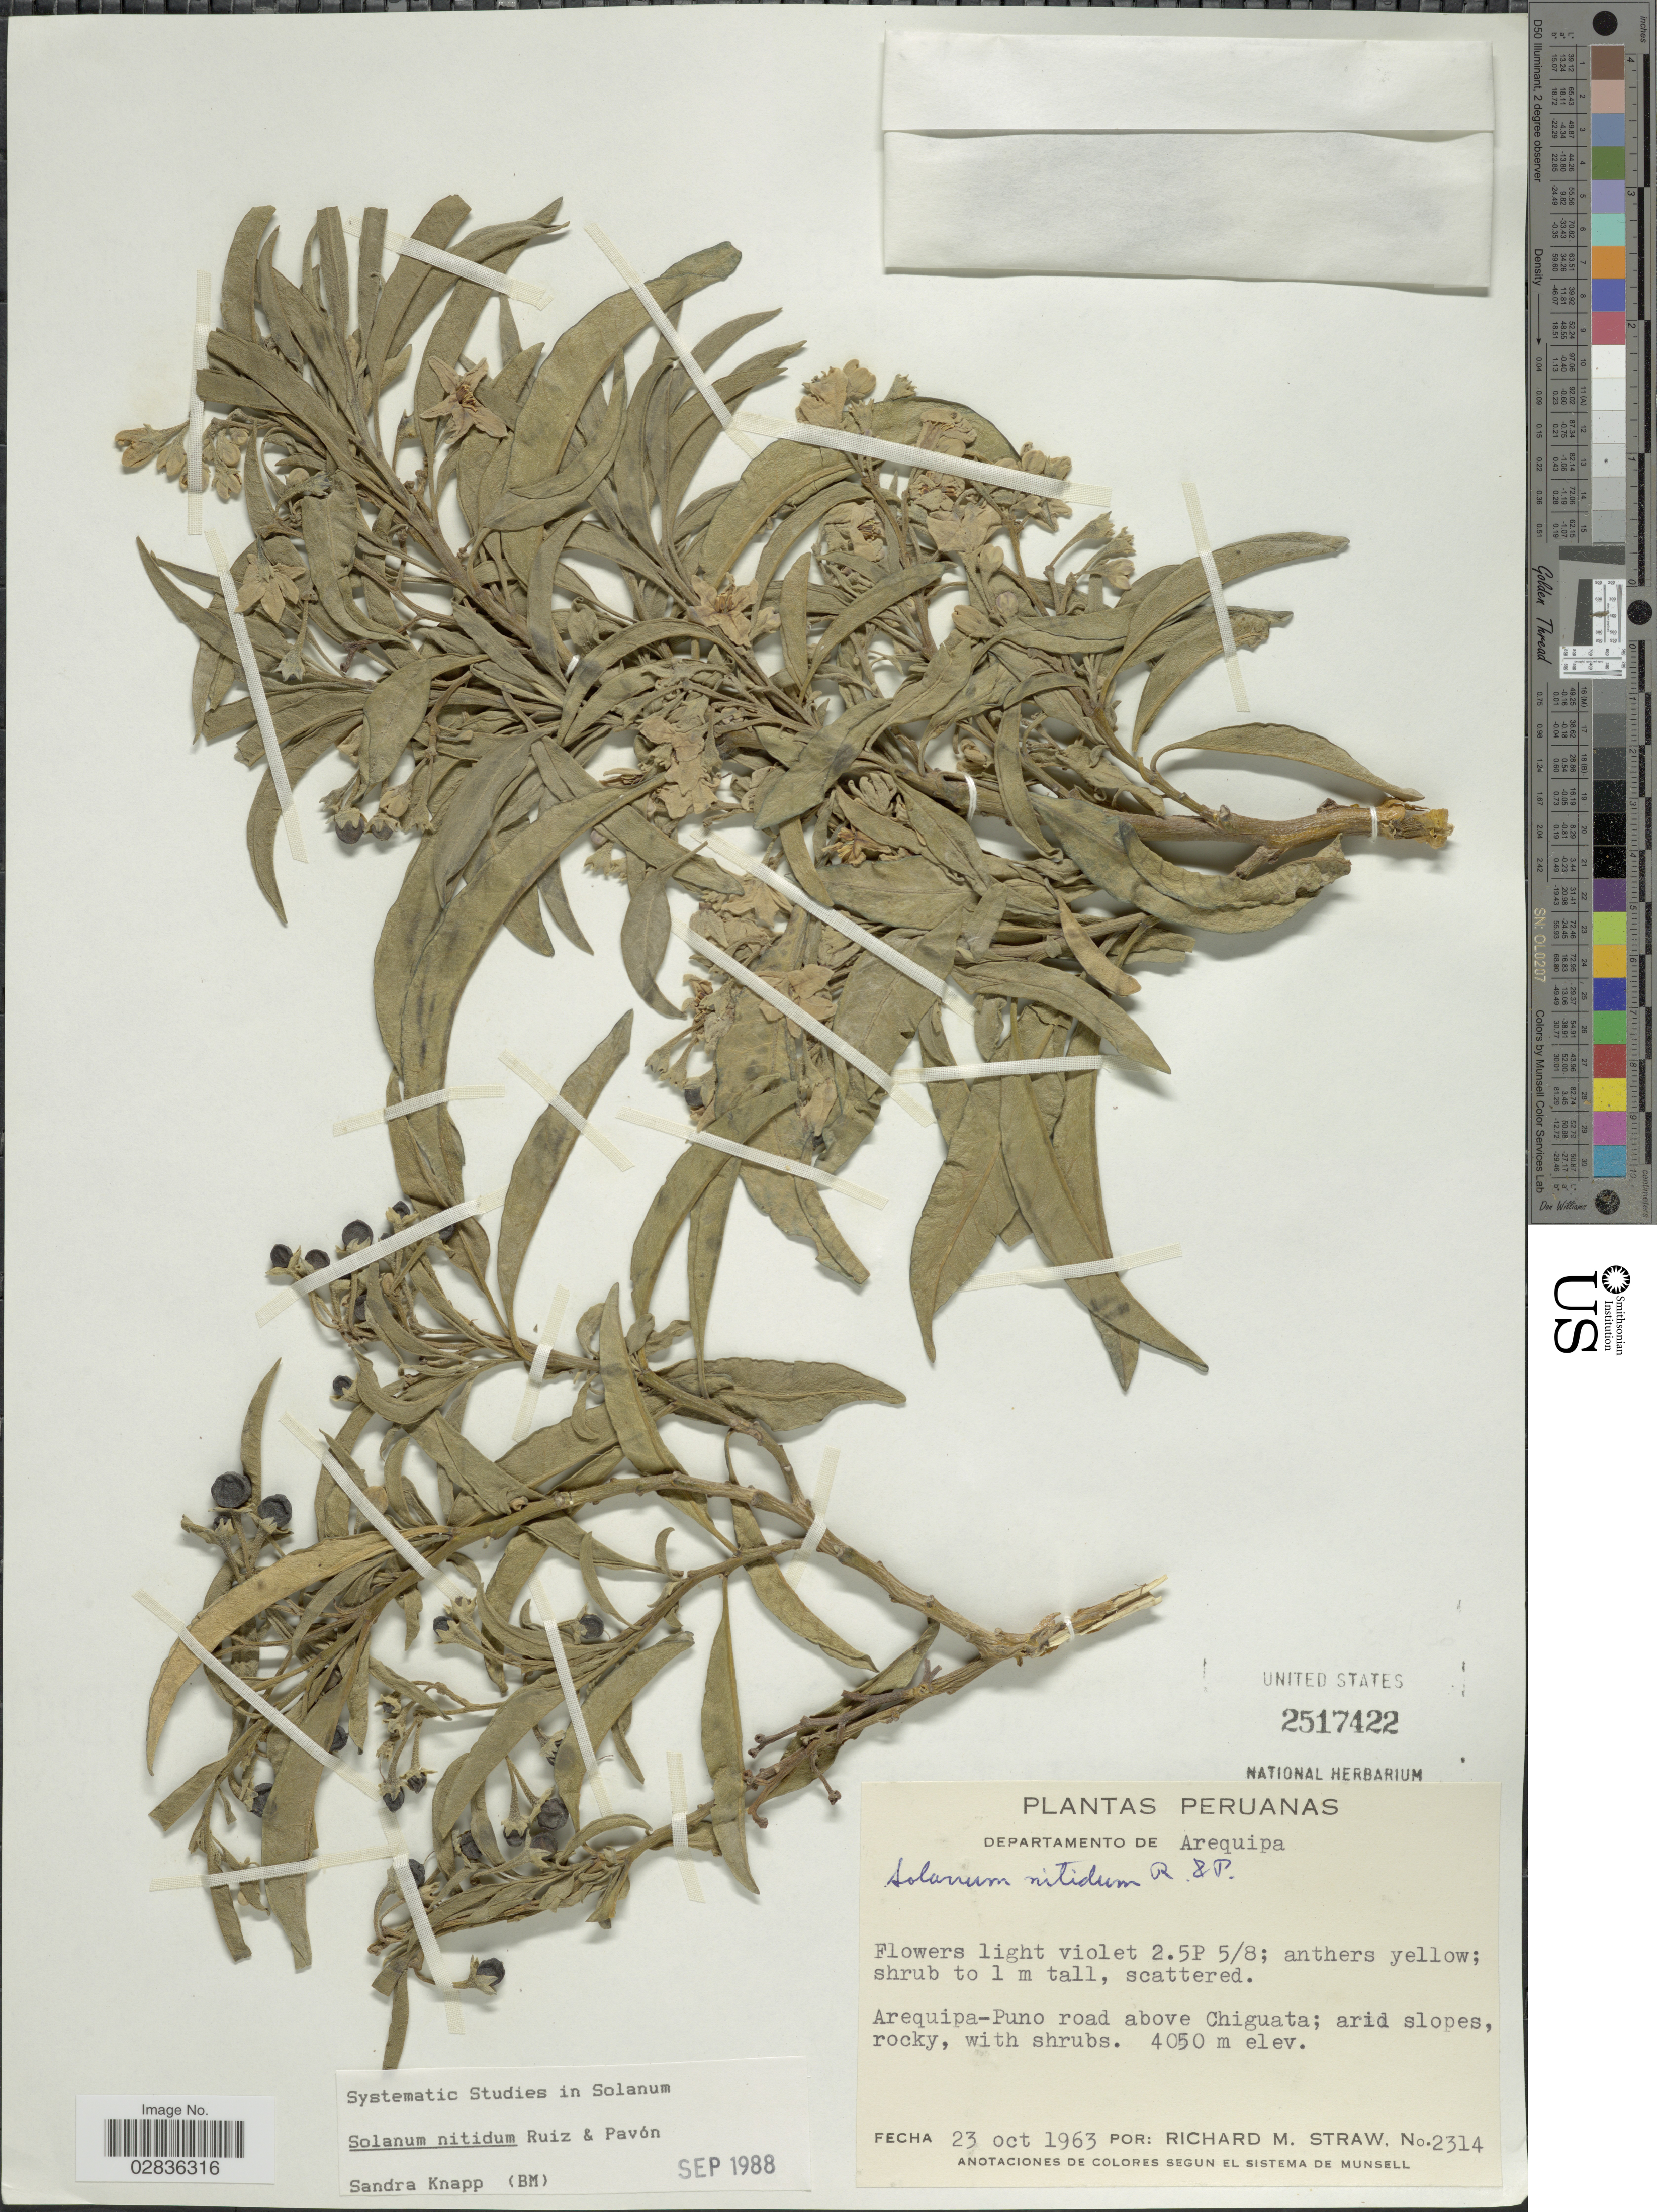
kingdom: Plantae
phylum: Tracheophyta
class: Magnoliopsida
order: Solanales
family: Solanaceae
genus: Solanum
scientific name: Solanum nitidum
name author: Ruiz & Pav.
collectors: R. M. Straw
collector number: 2314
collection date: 1963-10-23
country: Peru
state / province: Arequipa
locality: Departamento de Arequipa. Arequipa-Puno road above Chiguata; arid slopes.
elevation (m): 4050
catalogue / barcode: US 2517422